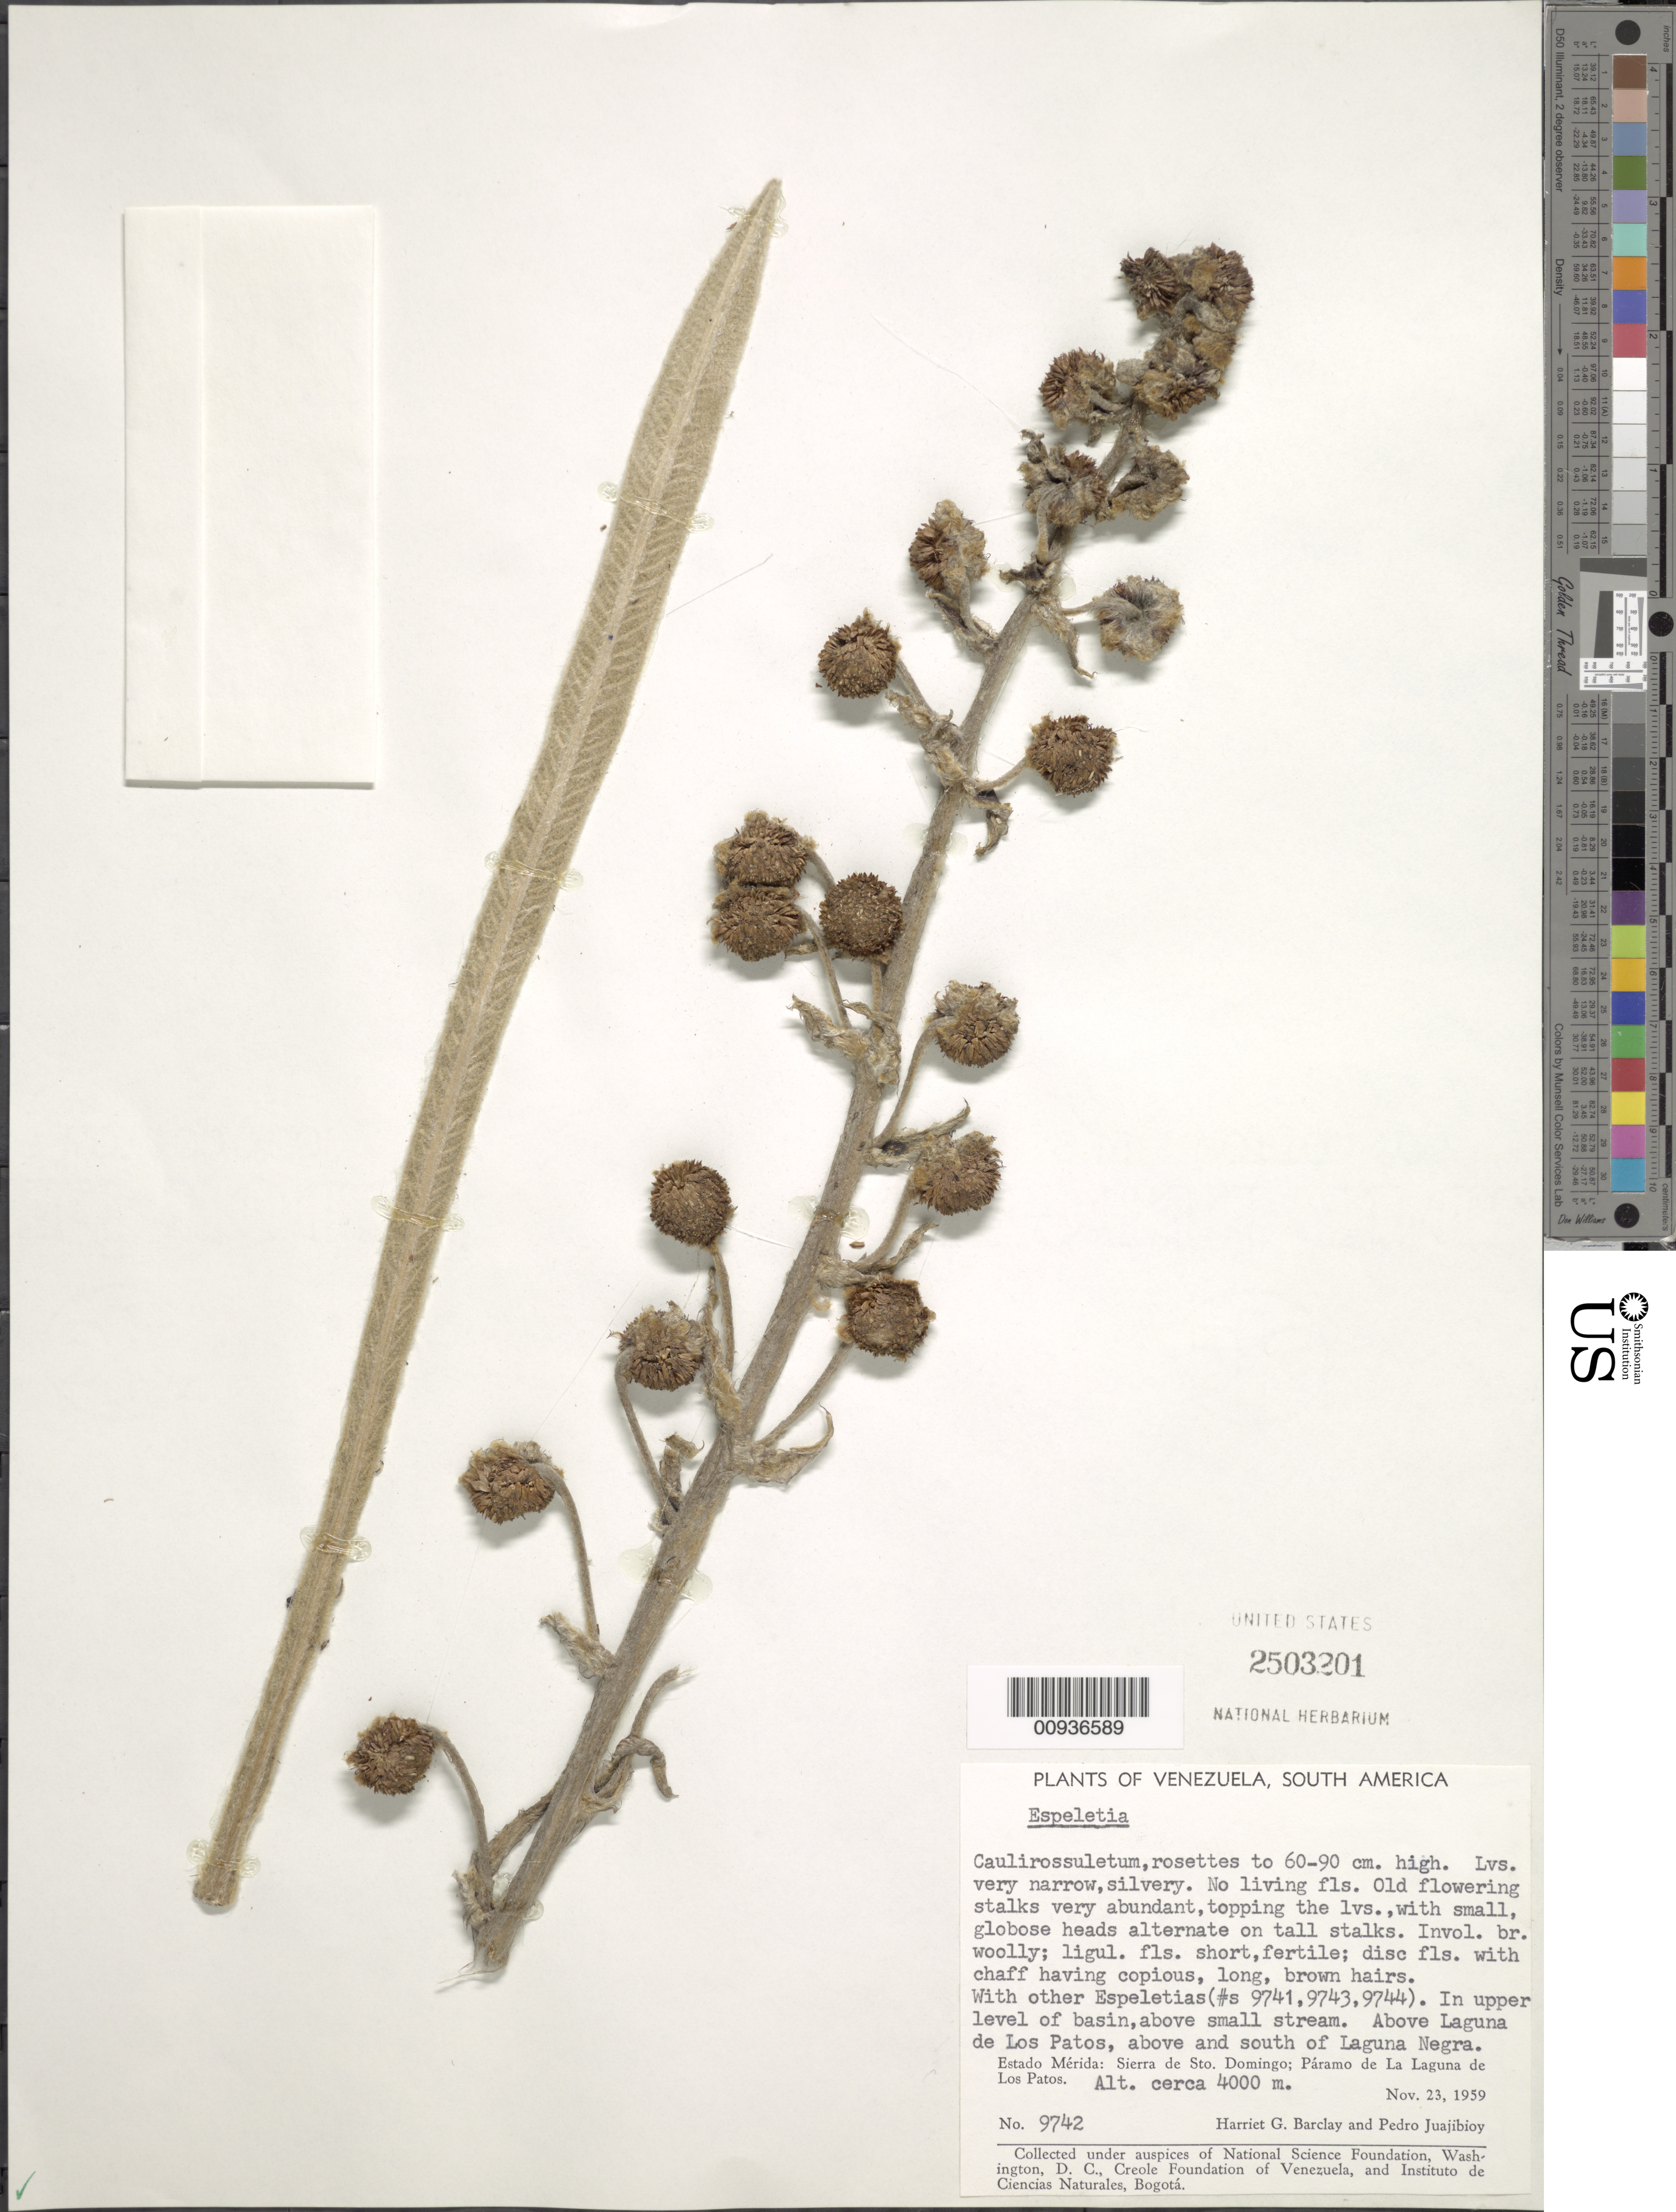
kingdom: Plantae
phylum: Tracheophyta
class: Magnoliopsida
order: Asterales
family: Asteraceae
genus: Coespeletia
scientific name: Coespeletia spicata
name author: (Sch. Bip. ex Wedd.) Cuatrec.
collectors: H. G. Barclay & P. Juajibioy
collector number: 9742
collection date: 1959-11-23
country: Venezuela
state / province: Mérida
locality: Páramo de La Laguna de Los Patos. Sierra de Sto. Domingo. In upper level of basin, above small stream. Above Laguna de Los Patos, above and south of Laguna Negra.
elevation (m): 4000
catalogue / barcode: US 2503201